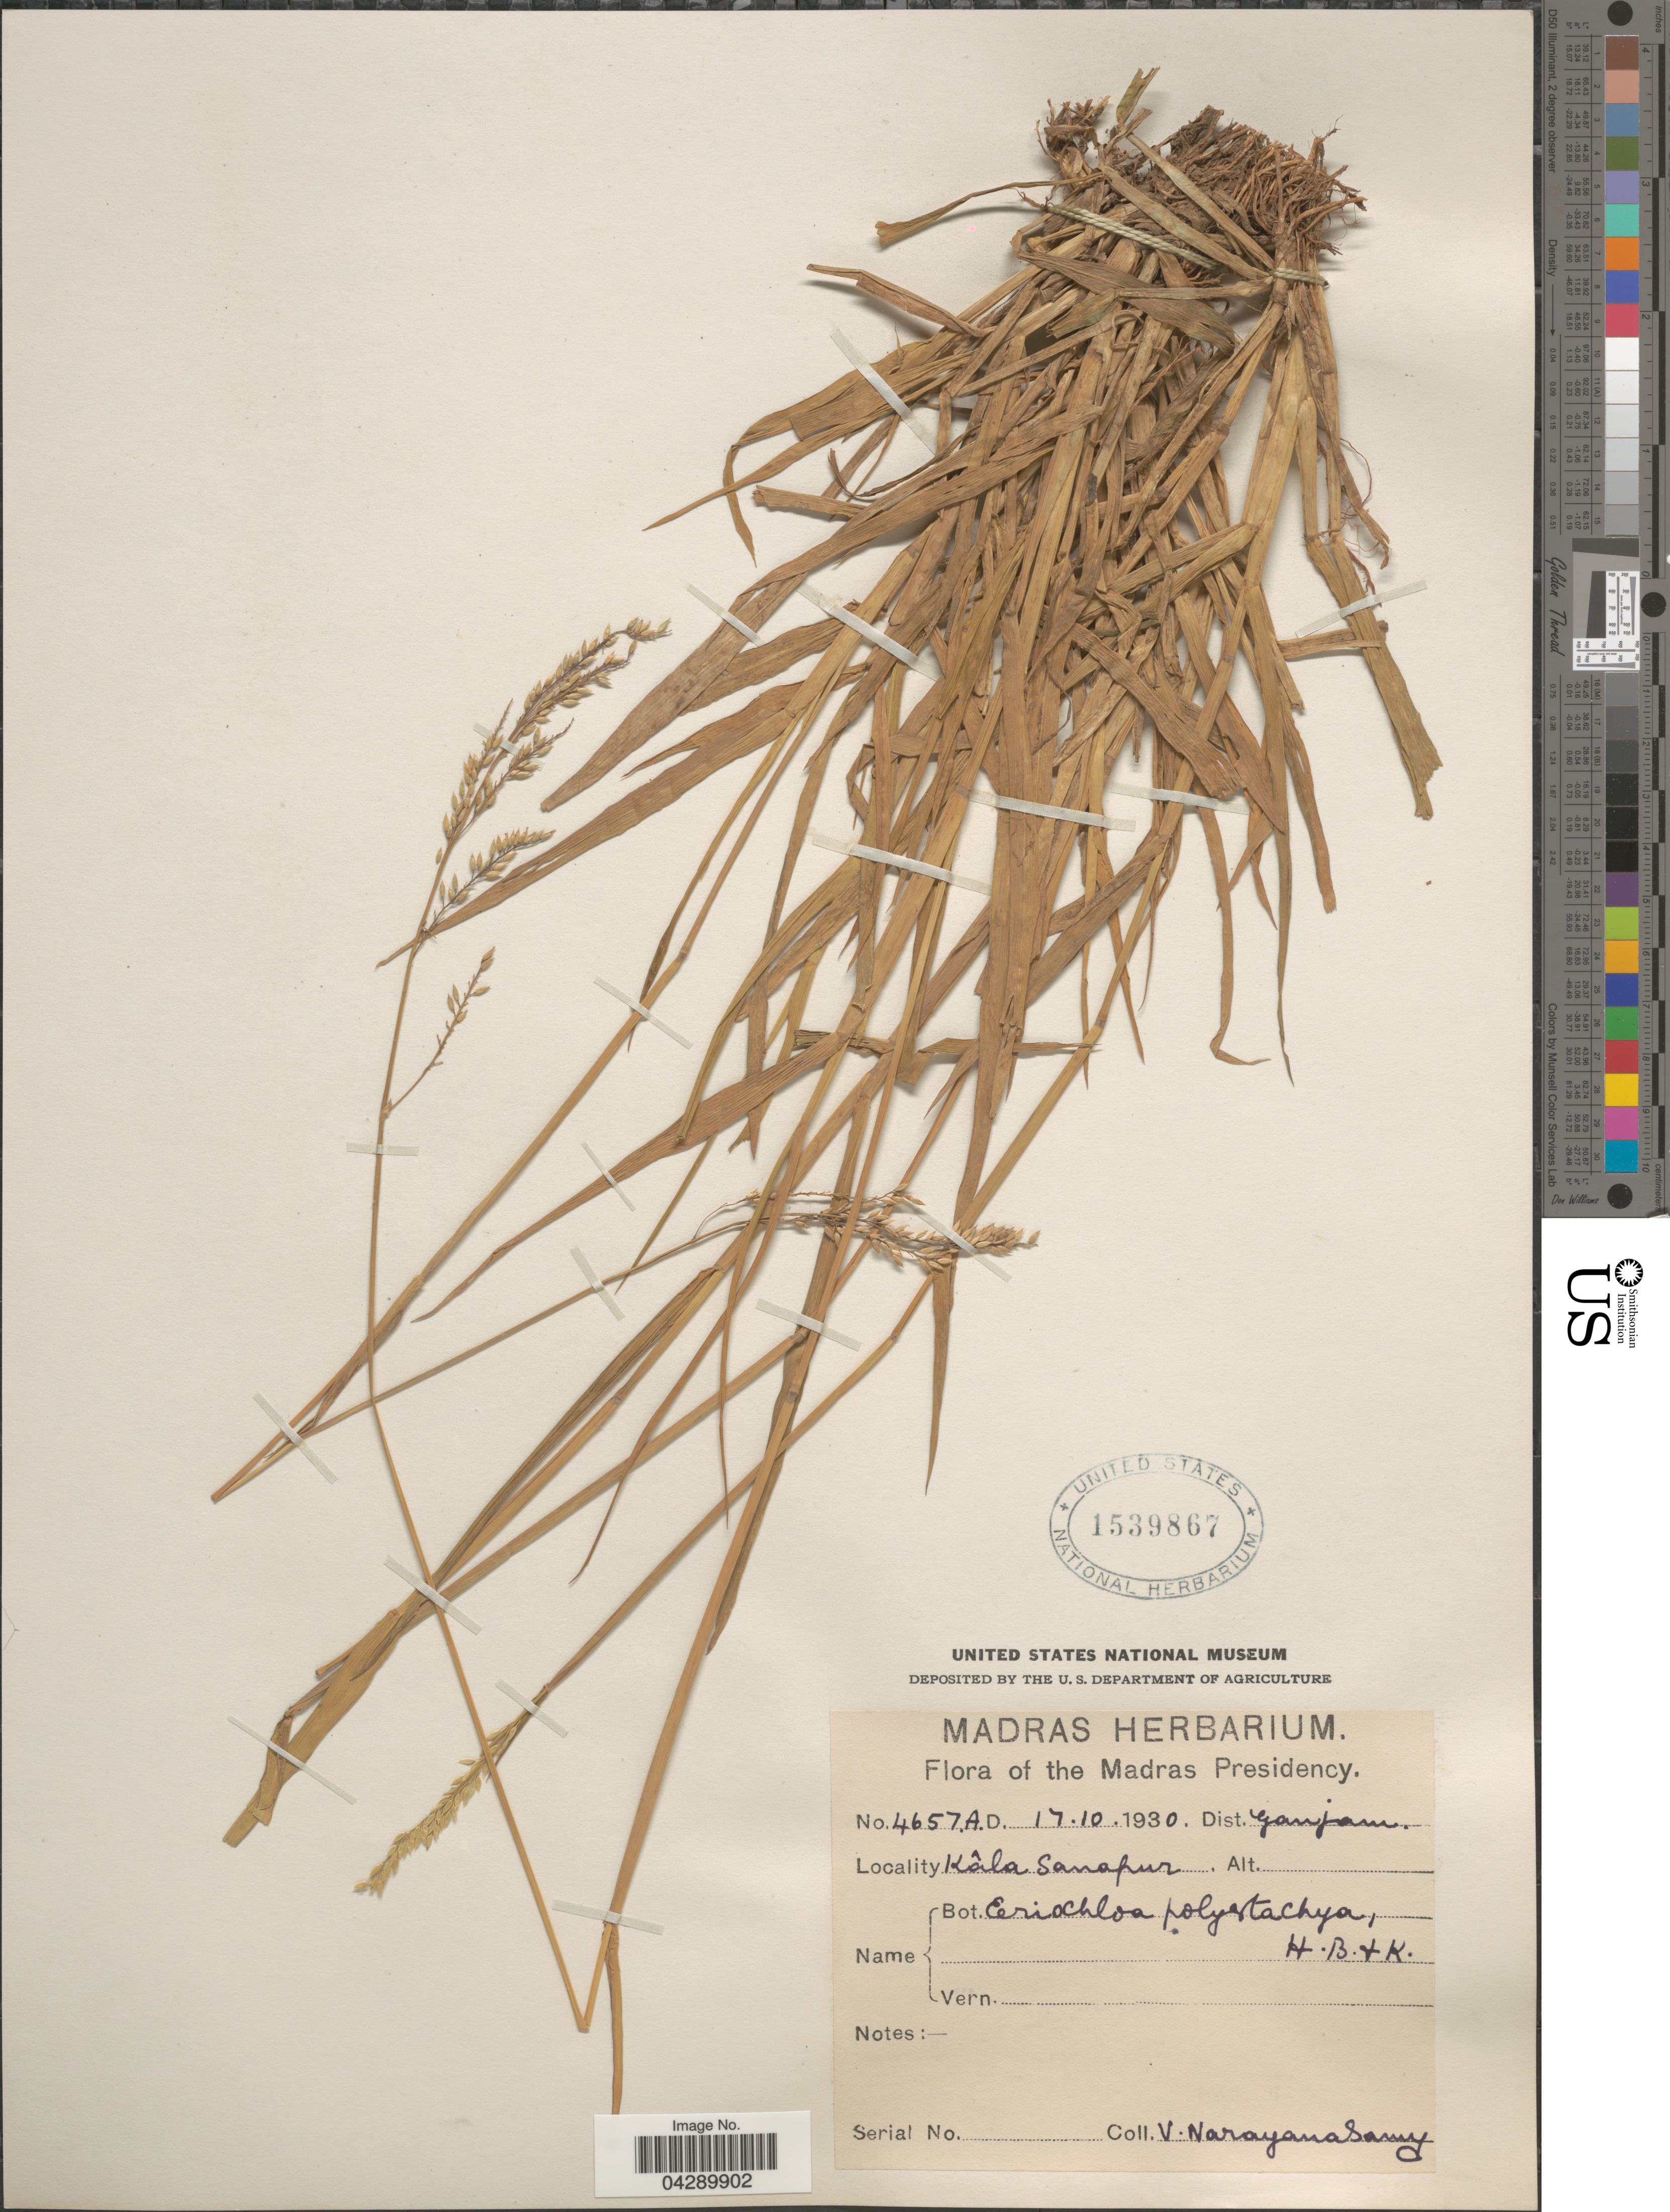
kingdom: Plantae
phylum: Tracheophyta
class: Liliopsida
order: Poales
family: Poaceae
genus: Eriochloa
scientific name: Eriochloa sp.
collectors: V. Narayanaswami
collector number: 4657AD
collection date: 1930-10-17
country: India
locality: The Madras Presidency. Dist. Ganjam. Kâla Sanapur.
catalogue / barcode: US 1539867